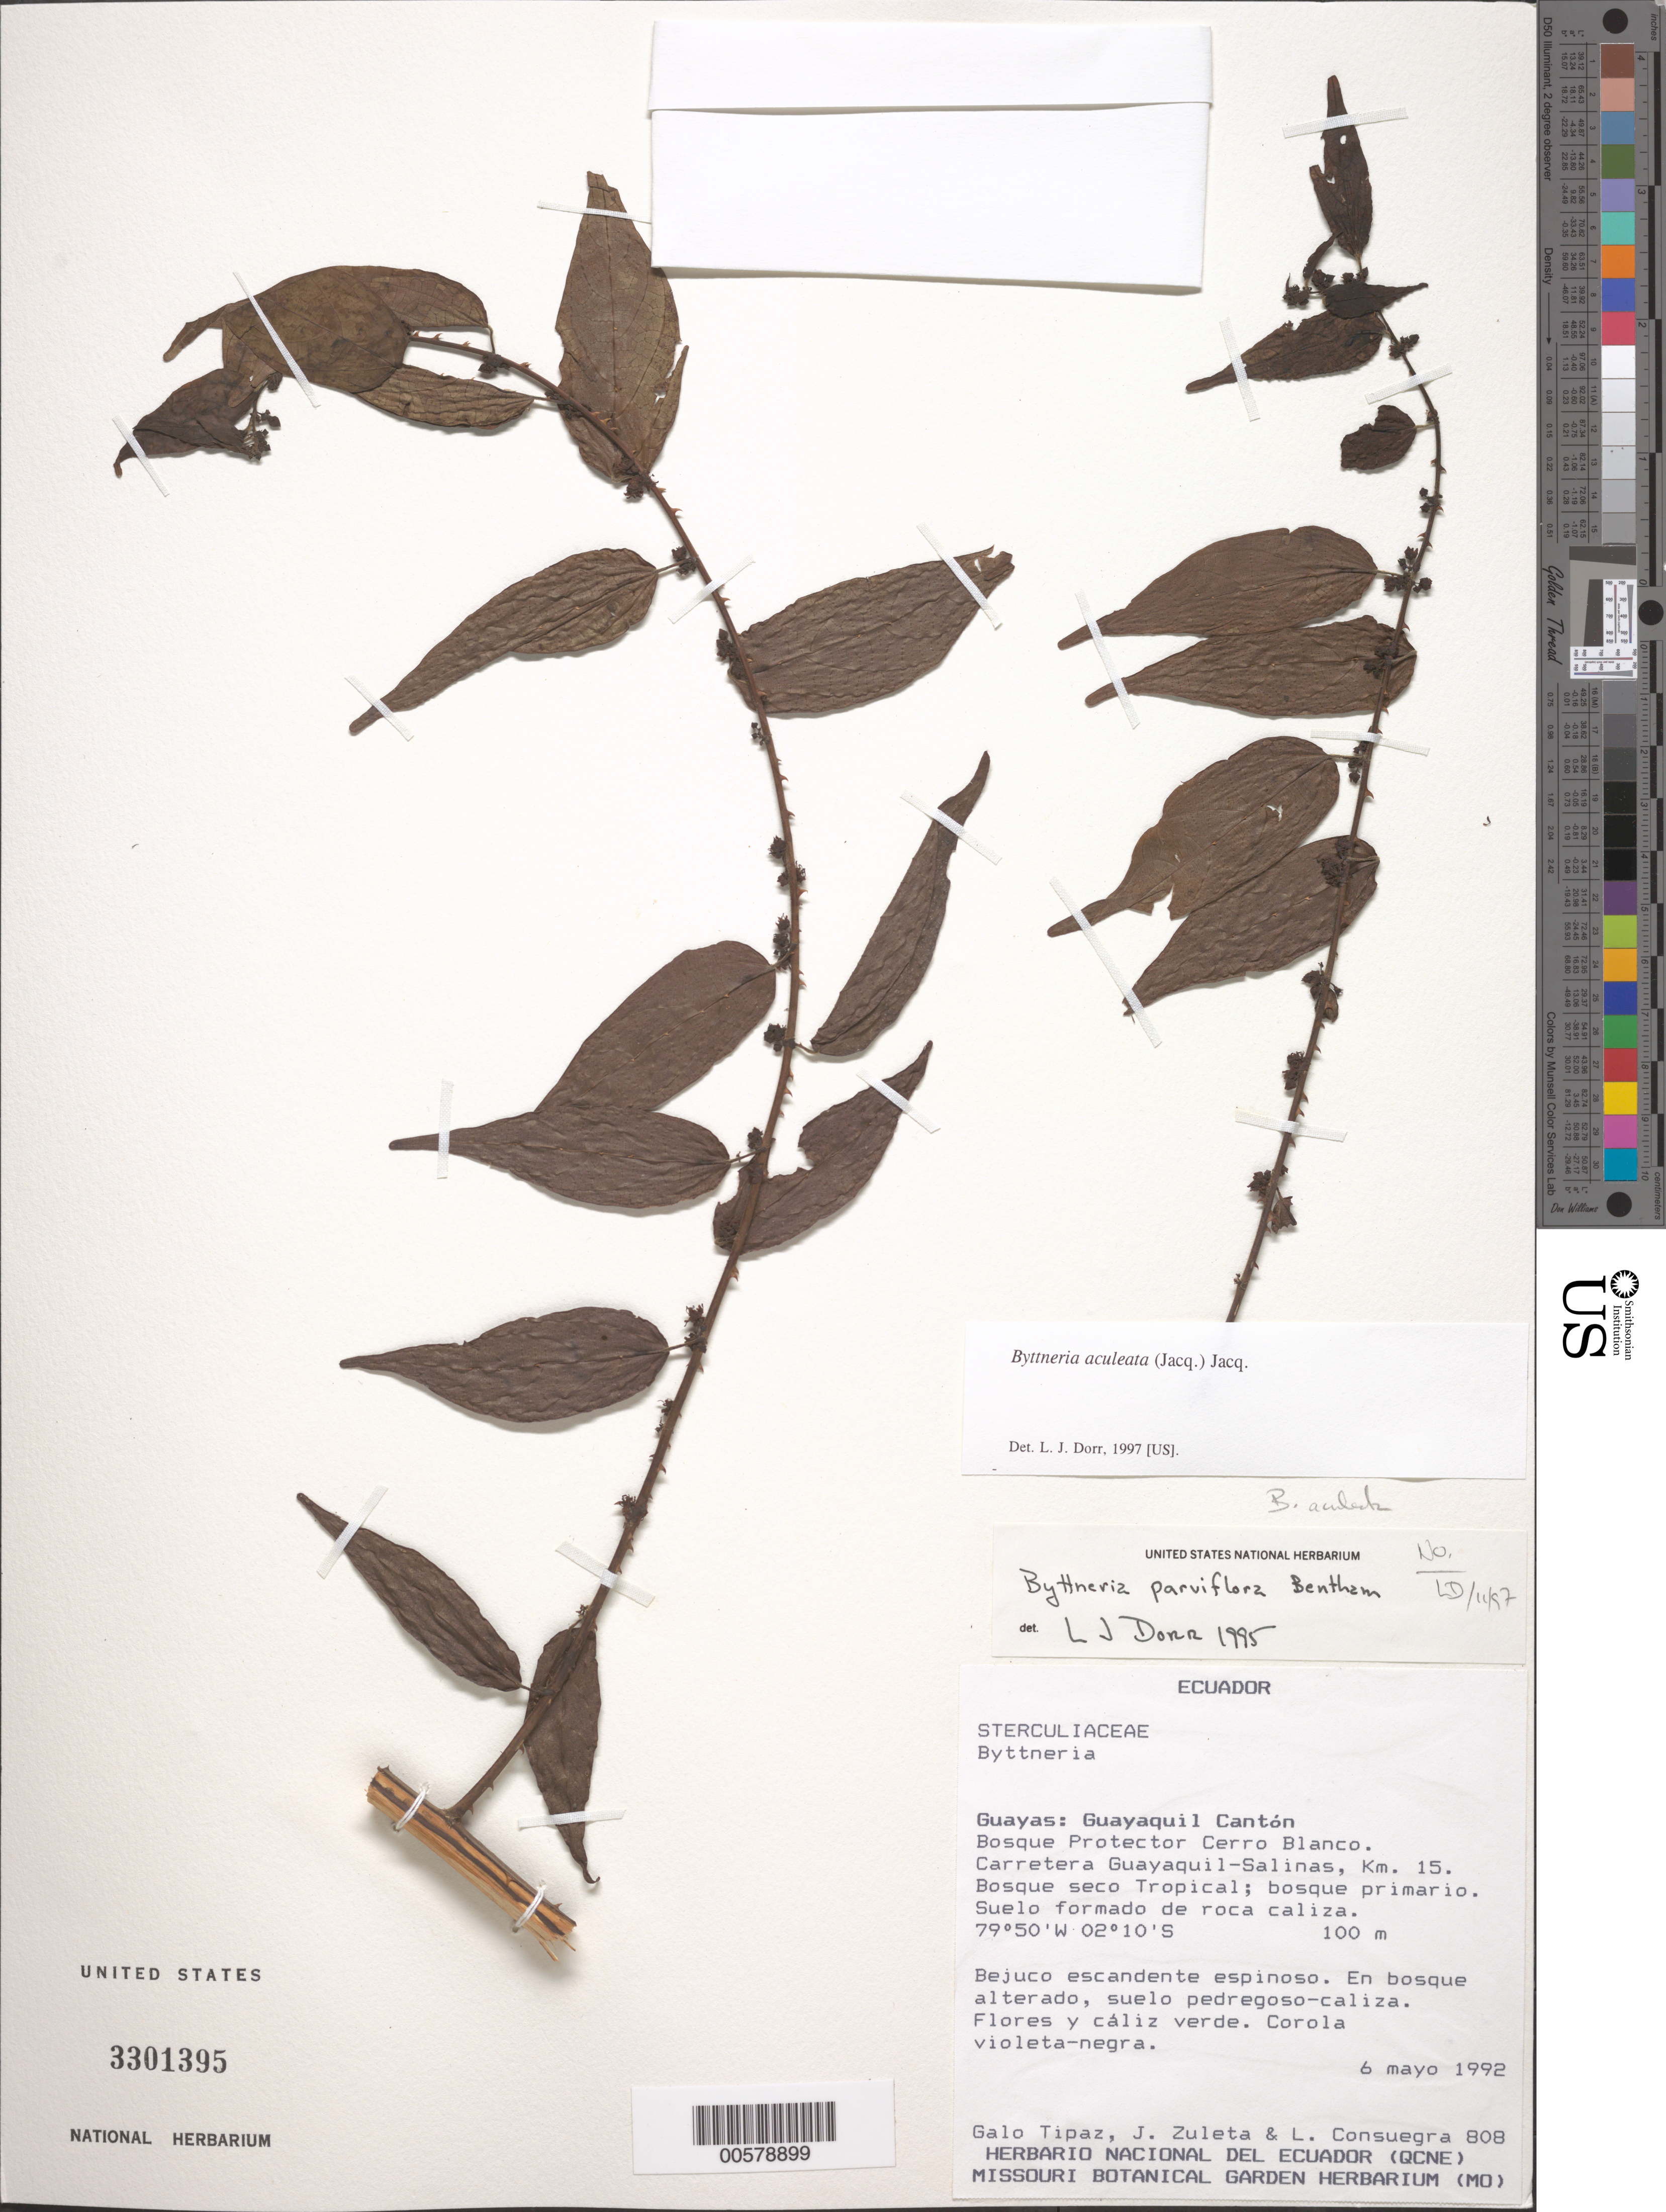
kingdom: Plantae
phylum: Tracheophyta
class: Magnoliopsida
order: Malvales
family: Malvaceae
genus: Byttneria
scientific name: Byttneria aculeata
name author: (Jacq.) Jacq.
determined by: Dorr, L. J., (BOT), Smithsonian Institution - National Museum of Natural History (UNITED STATES)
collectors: G. Tipaz, J. Zuleta & L. Consuegra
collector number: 808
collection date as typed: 06 May 1992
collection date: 1992-05-06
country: Ecuador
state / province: Guayas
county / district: Guayaquil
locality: Bosque Protector Cerro Blanco. Carretera Guayaquil-Salinas, km 15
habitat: Bosque seco Tropical. Bosque primario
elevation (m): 100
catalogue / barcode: US 3301395